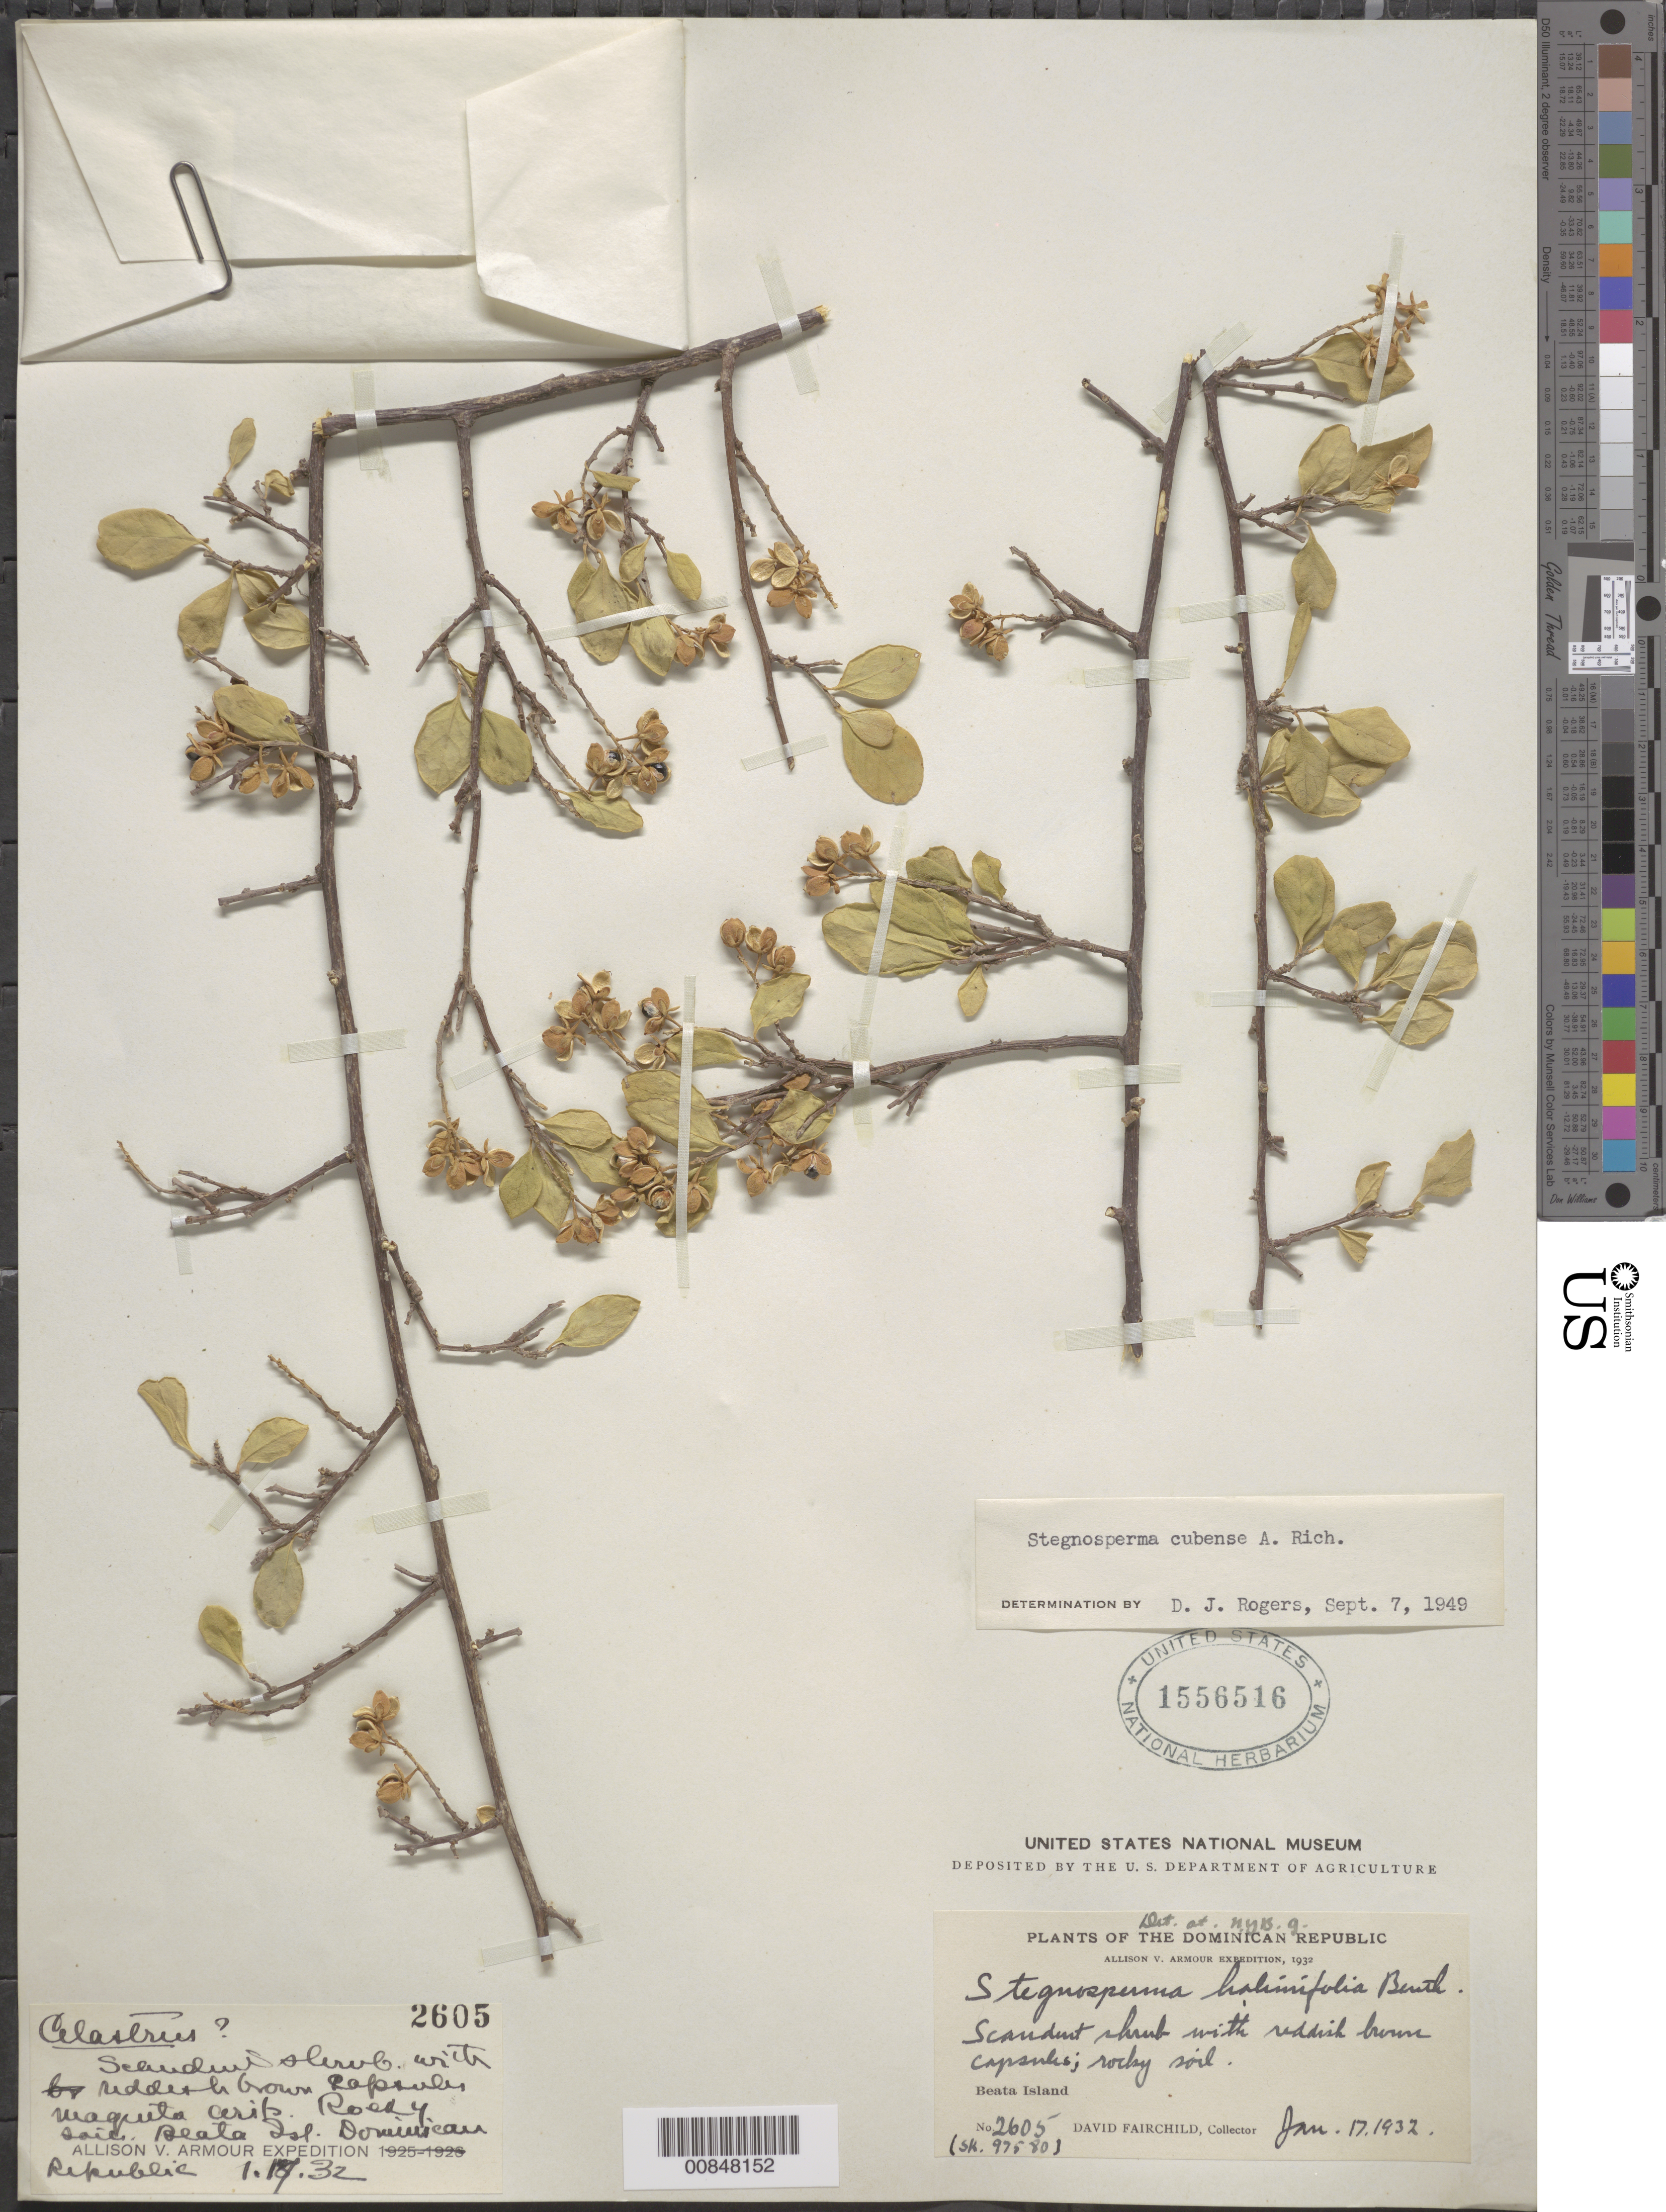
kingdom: Plantae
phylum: Tracheophyta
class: Magnoliopsida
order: Caryophyllales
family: Stegnospermataceae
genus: Stegnosperma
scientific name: Stegnosperma cubense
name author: A. Rich.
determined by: Rogers, D. J.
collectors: D. Fairchild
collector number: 2605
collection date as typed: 17 Jan 1932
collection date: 1932-01-17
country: Dominican Republic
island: Isla Beata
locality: Beata Island.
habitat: Rocky soil.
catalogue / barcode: US 1556516